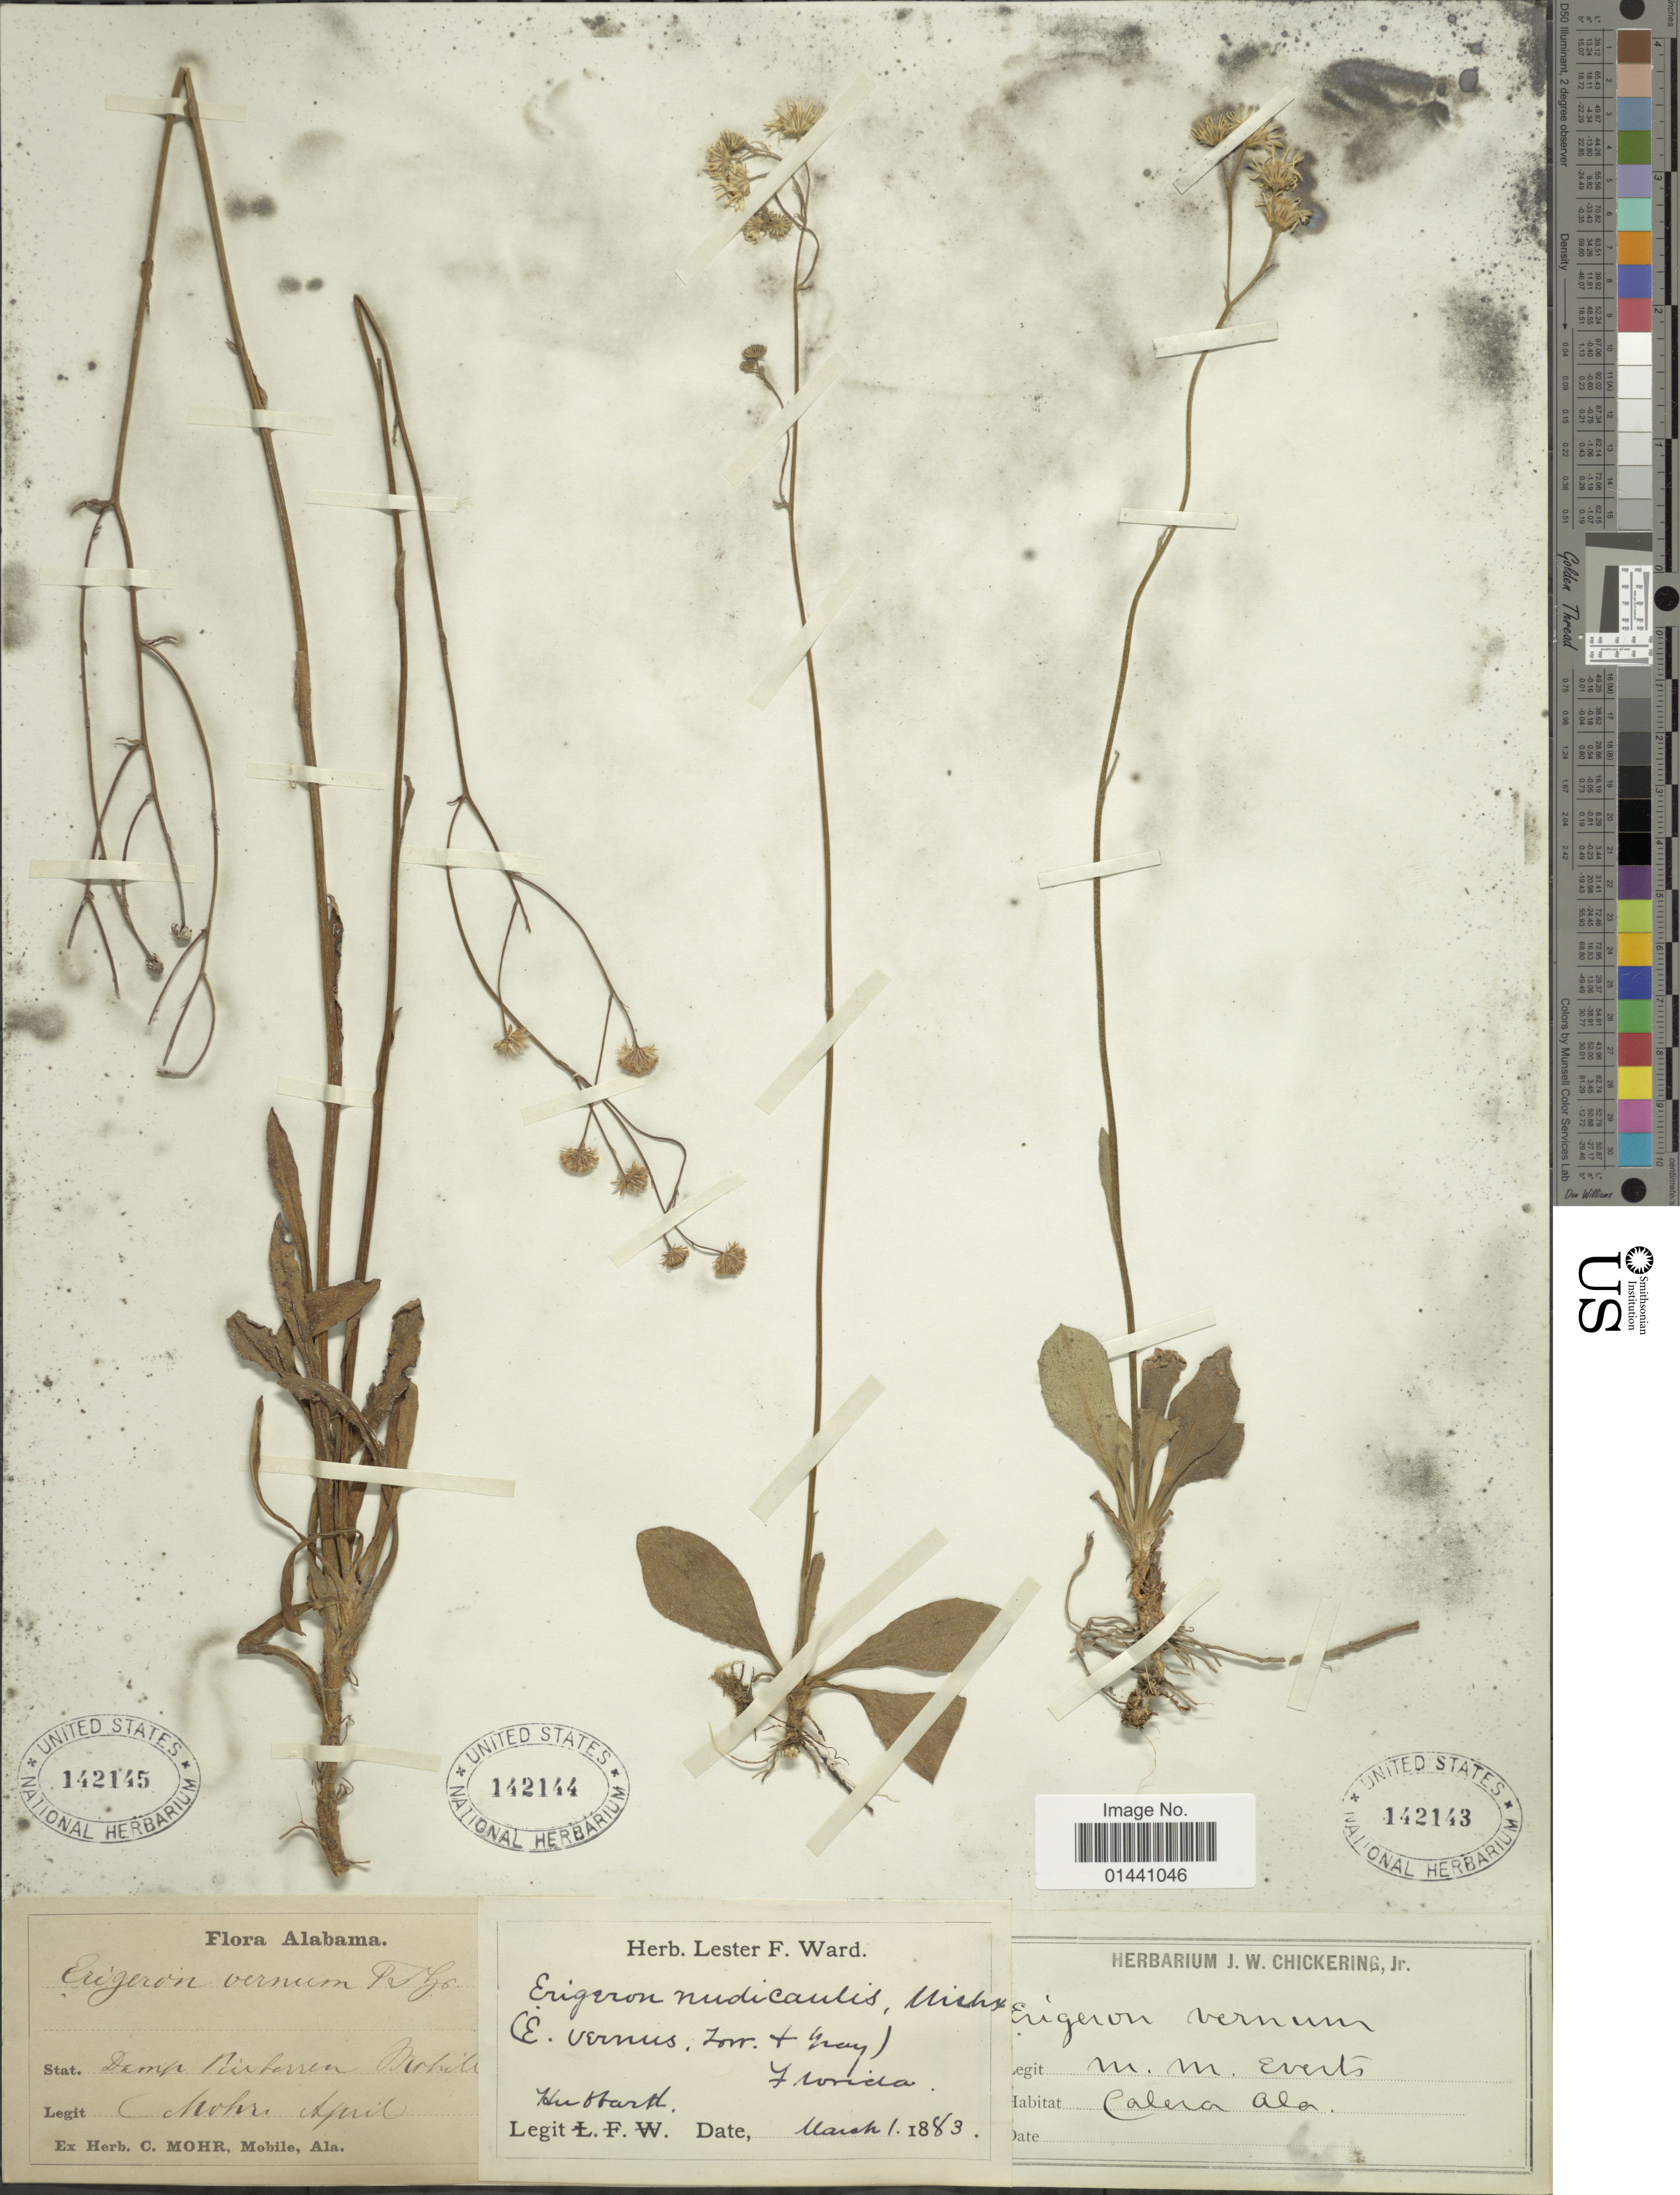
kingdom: Plantae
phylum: Tracheophyta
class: Magnoliopsida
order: Asterales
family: Asteraceae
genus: Erigeron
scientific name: Erigeron vernus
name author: (L.) Torr. & A. Gray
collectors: Hubbard, --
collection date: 1883-03-01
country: United States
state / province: Florida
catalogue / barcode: US 142144-2